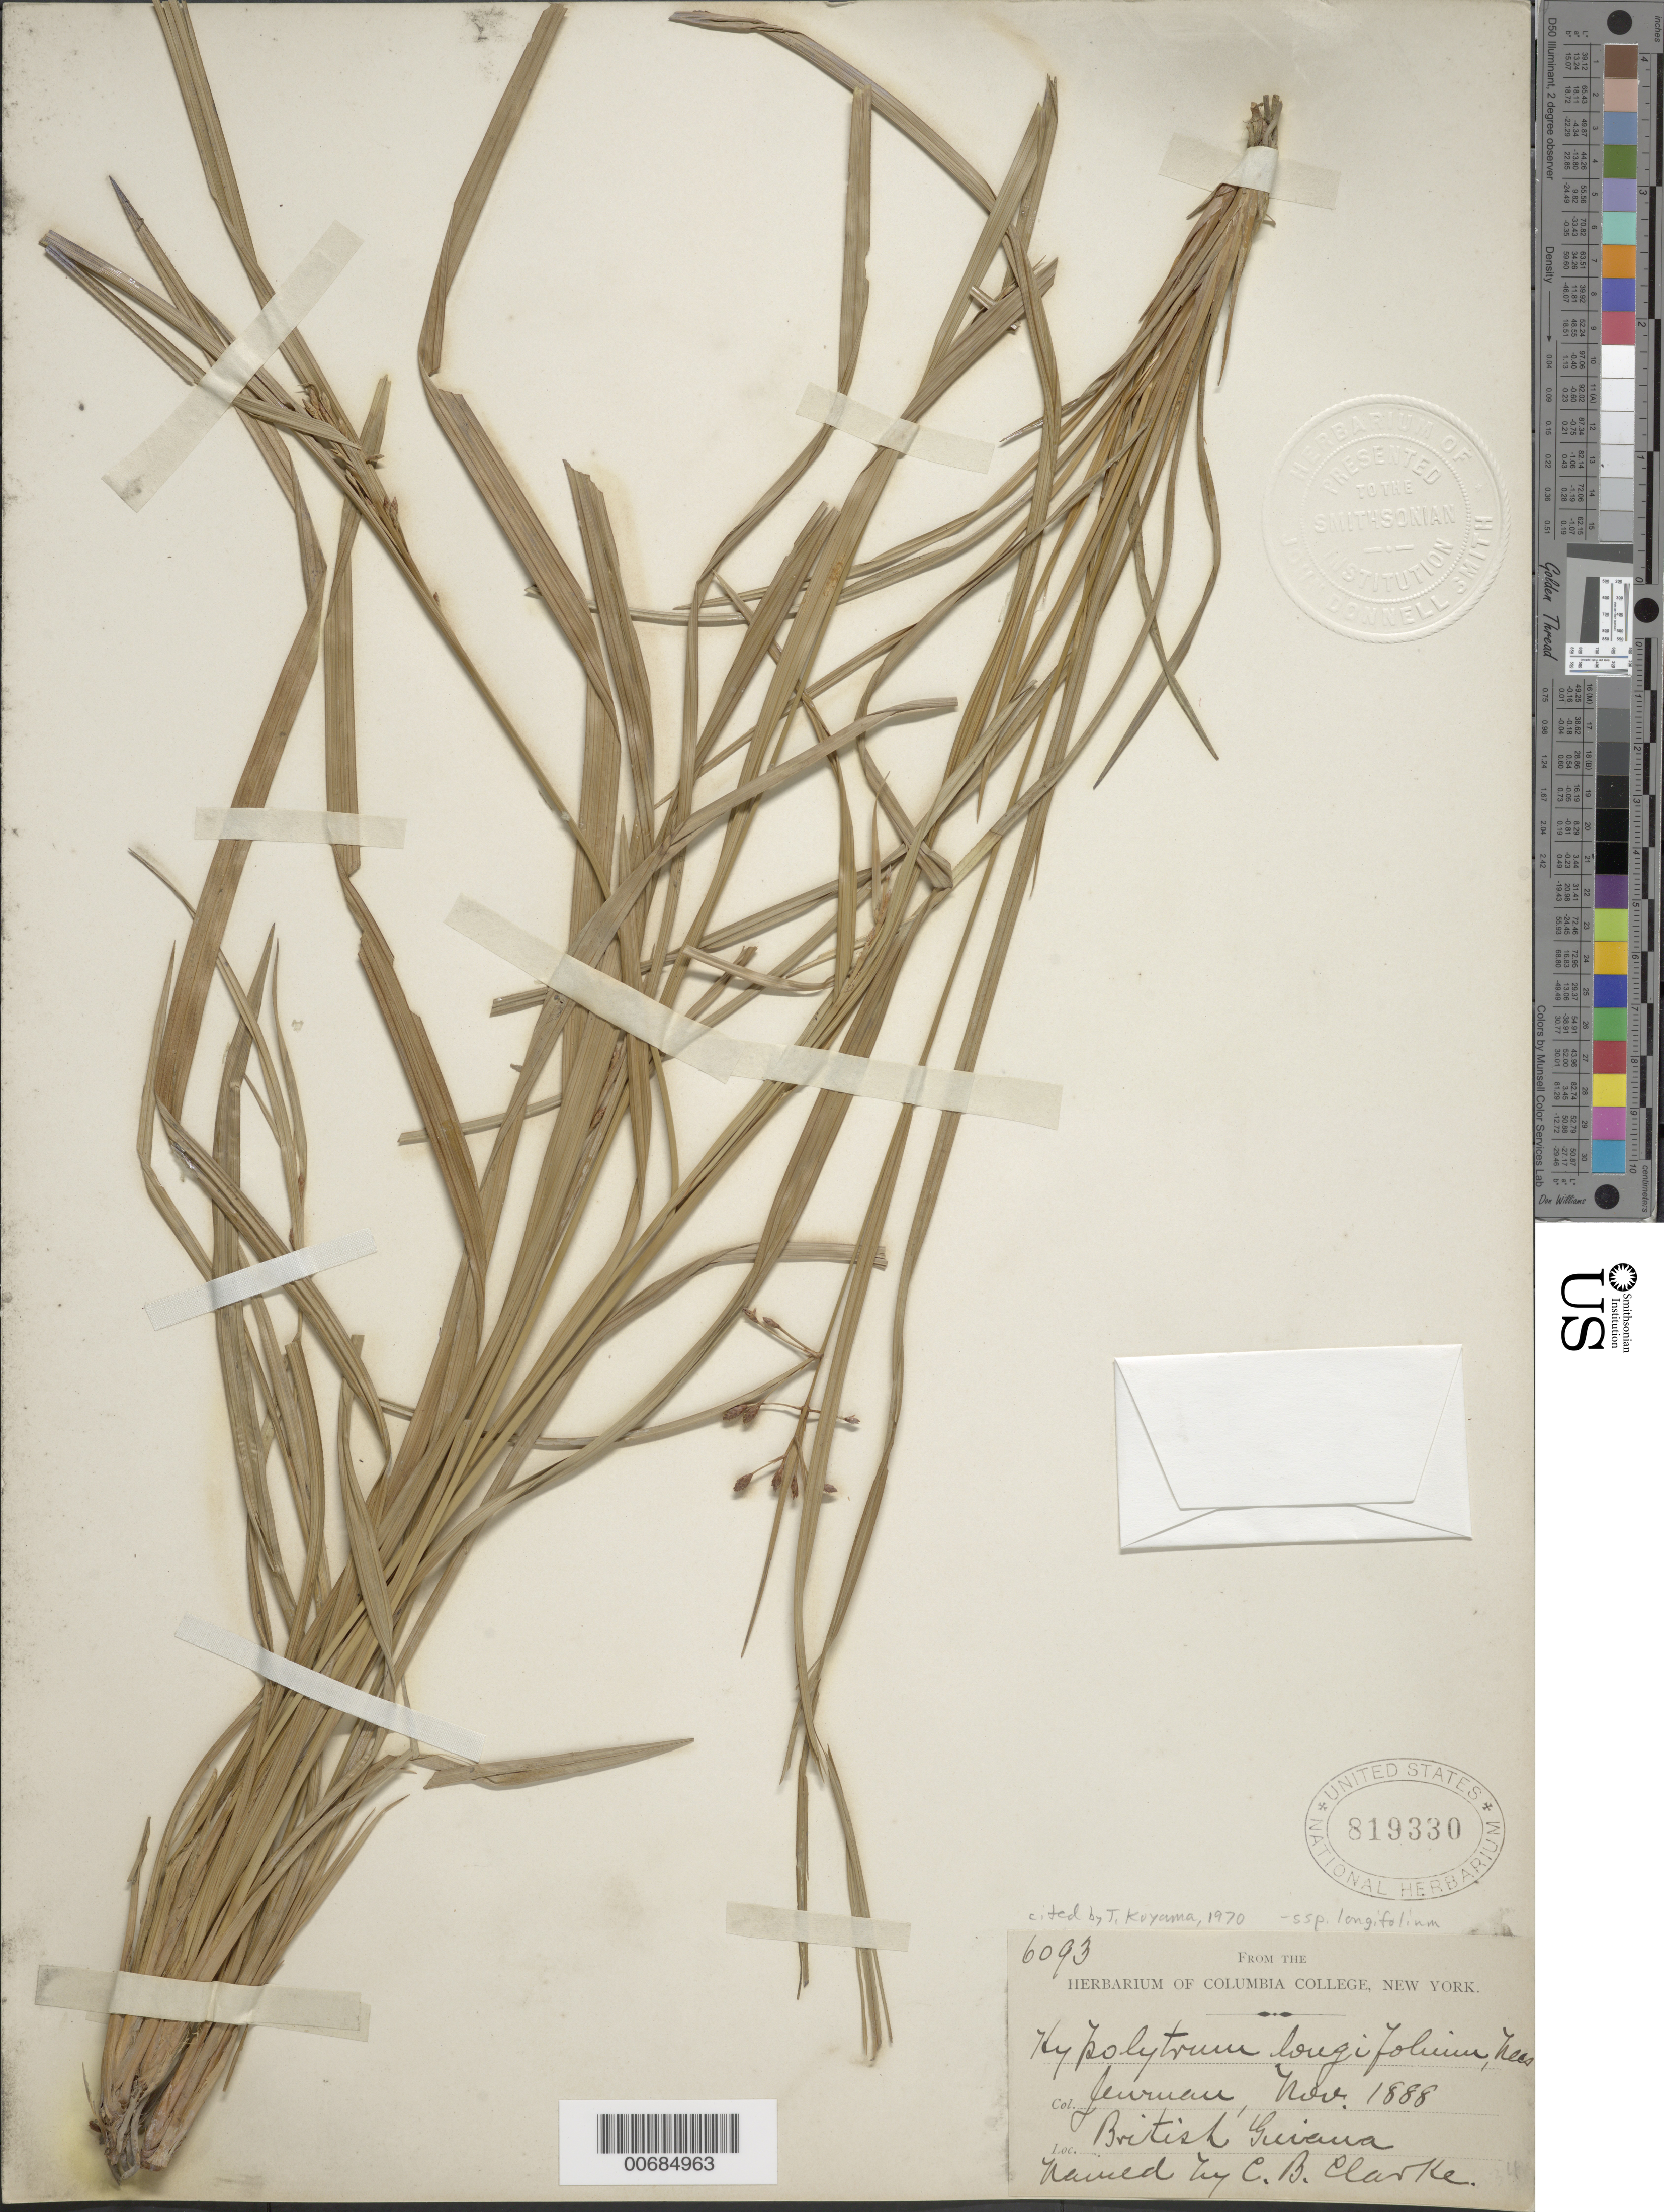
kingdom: Plantae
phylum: Tracheophyta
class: Liliopsida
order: Poales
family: Cyperaceae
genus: Hypolytrum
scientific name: Hypolytrum longifolium subsp. longifolium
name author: (Rich.) Nees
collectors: G. S. Jenman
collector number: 6093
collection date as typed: November 1888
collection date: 1888-11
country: Guyana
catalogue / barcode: US 819330